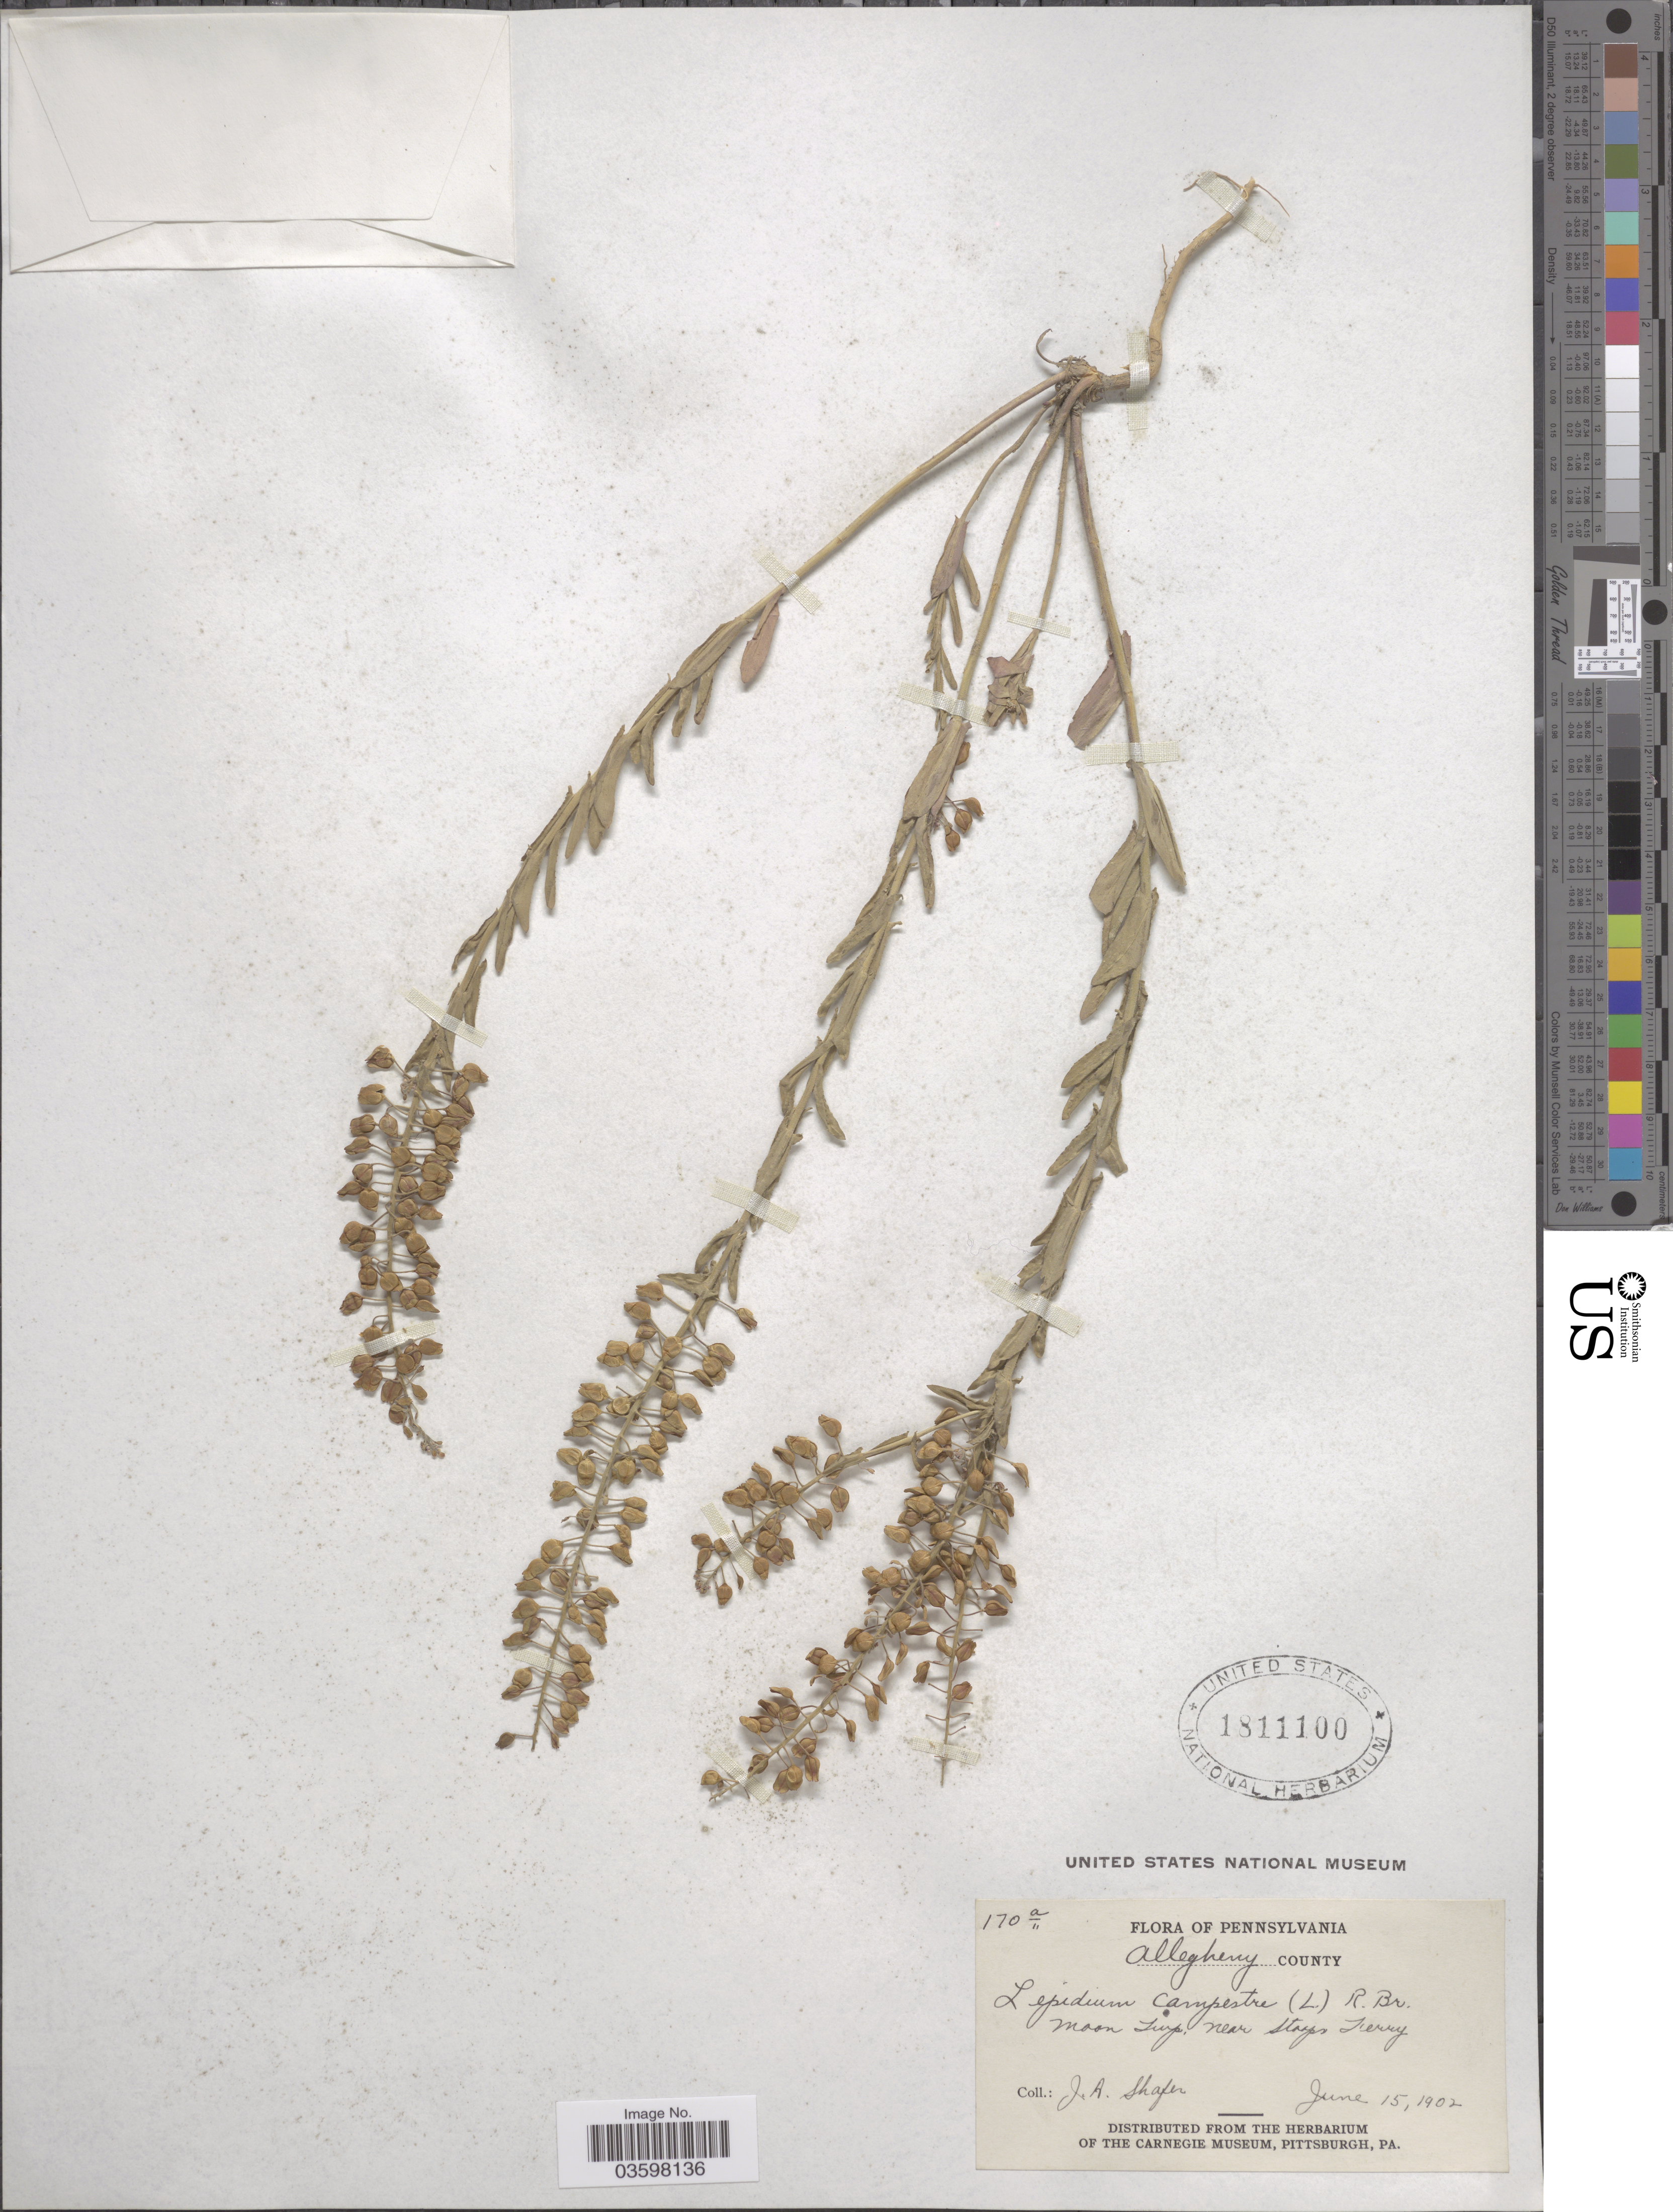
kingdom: Plantae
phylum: Tracheophyta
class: Magnoliopsida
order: Brassicales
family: Brassicaceae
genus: Lepidium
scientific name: Lepidium campestre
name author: (L.) W.T. Aiton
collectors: J. A. Shafer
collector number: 170a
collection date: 1902-06-15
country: United States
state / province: Pennsylvania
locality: Allegheny County. Moon Twp, near Stoops Ferry.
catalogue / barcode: US 1811100